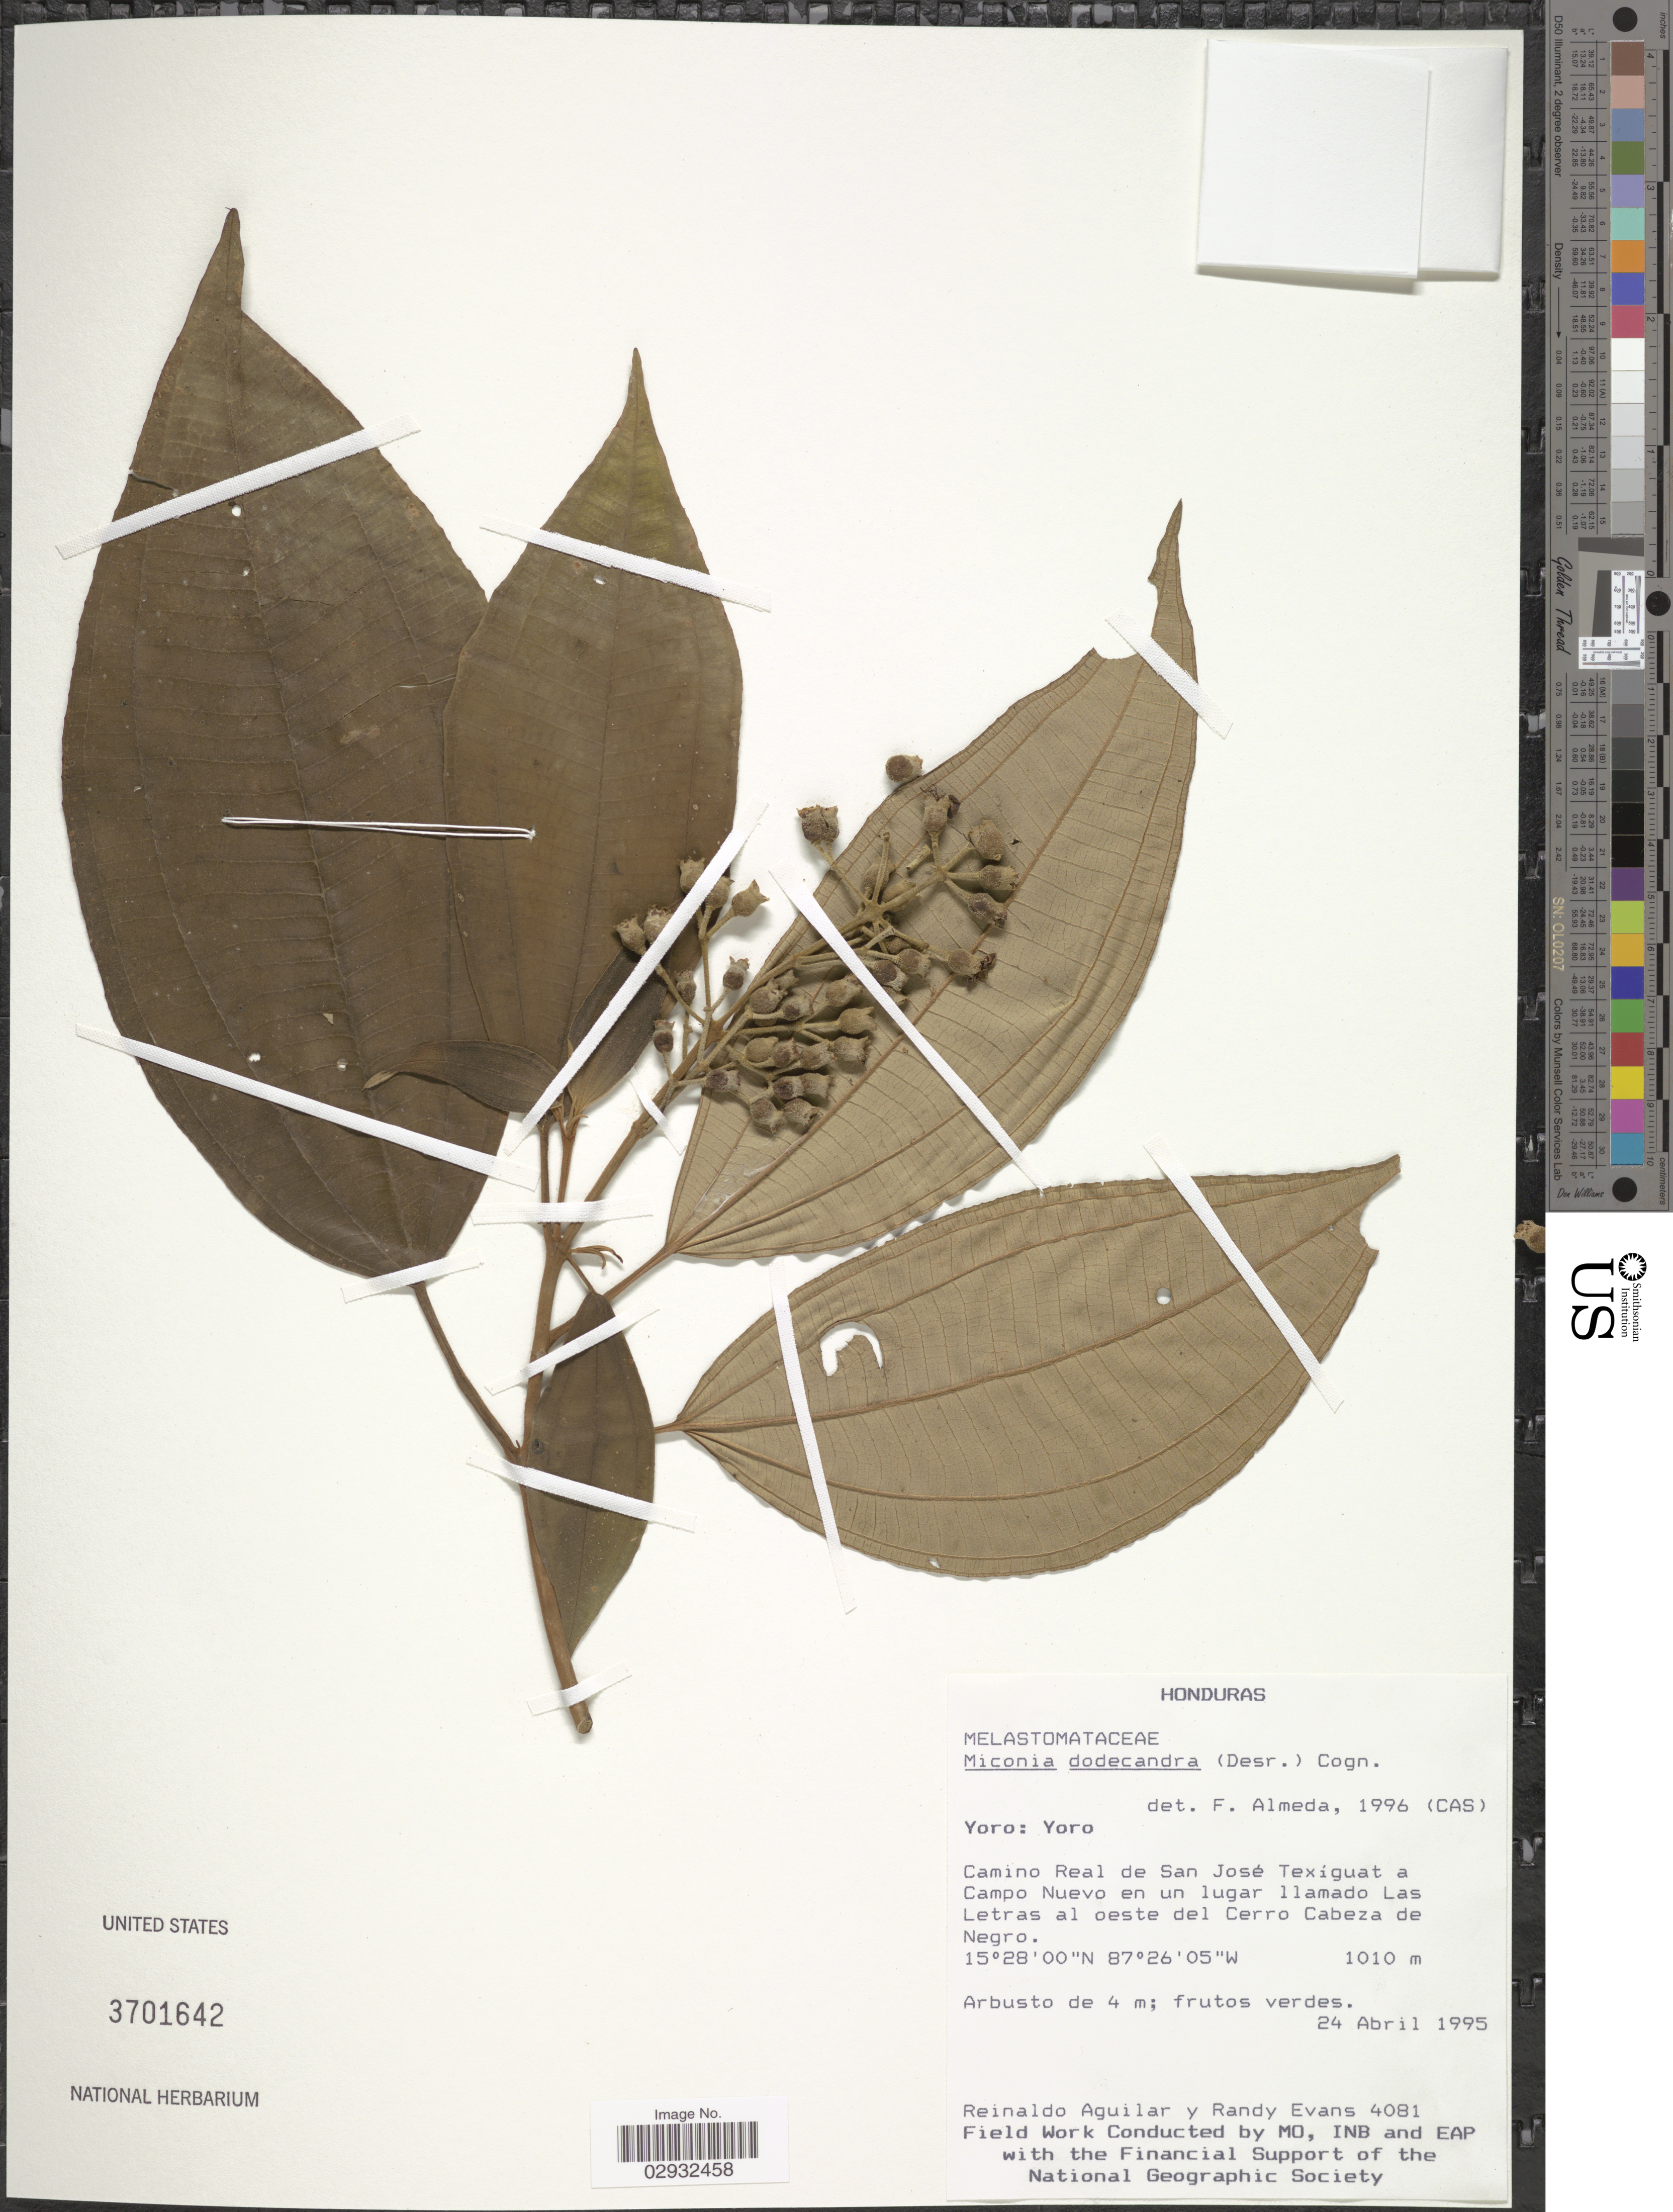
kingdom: Plantae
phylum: Tracheophyta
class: Magnoliopsida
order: Myrtales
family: Melastomataceae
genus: Miconia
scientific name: Miconia dodecandra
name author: Cogn.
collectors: R. Aguilar & R. Evans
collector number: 4081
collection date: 1995-04-24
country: Honduras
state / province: Yoro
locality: Yoro. Camino Real de San José Texiguat a Campo Nuevo en un lugar llamado Las Letras al oeste del Cerro Cabeza de Negro.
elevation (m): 1010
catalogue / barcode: US 3701642